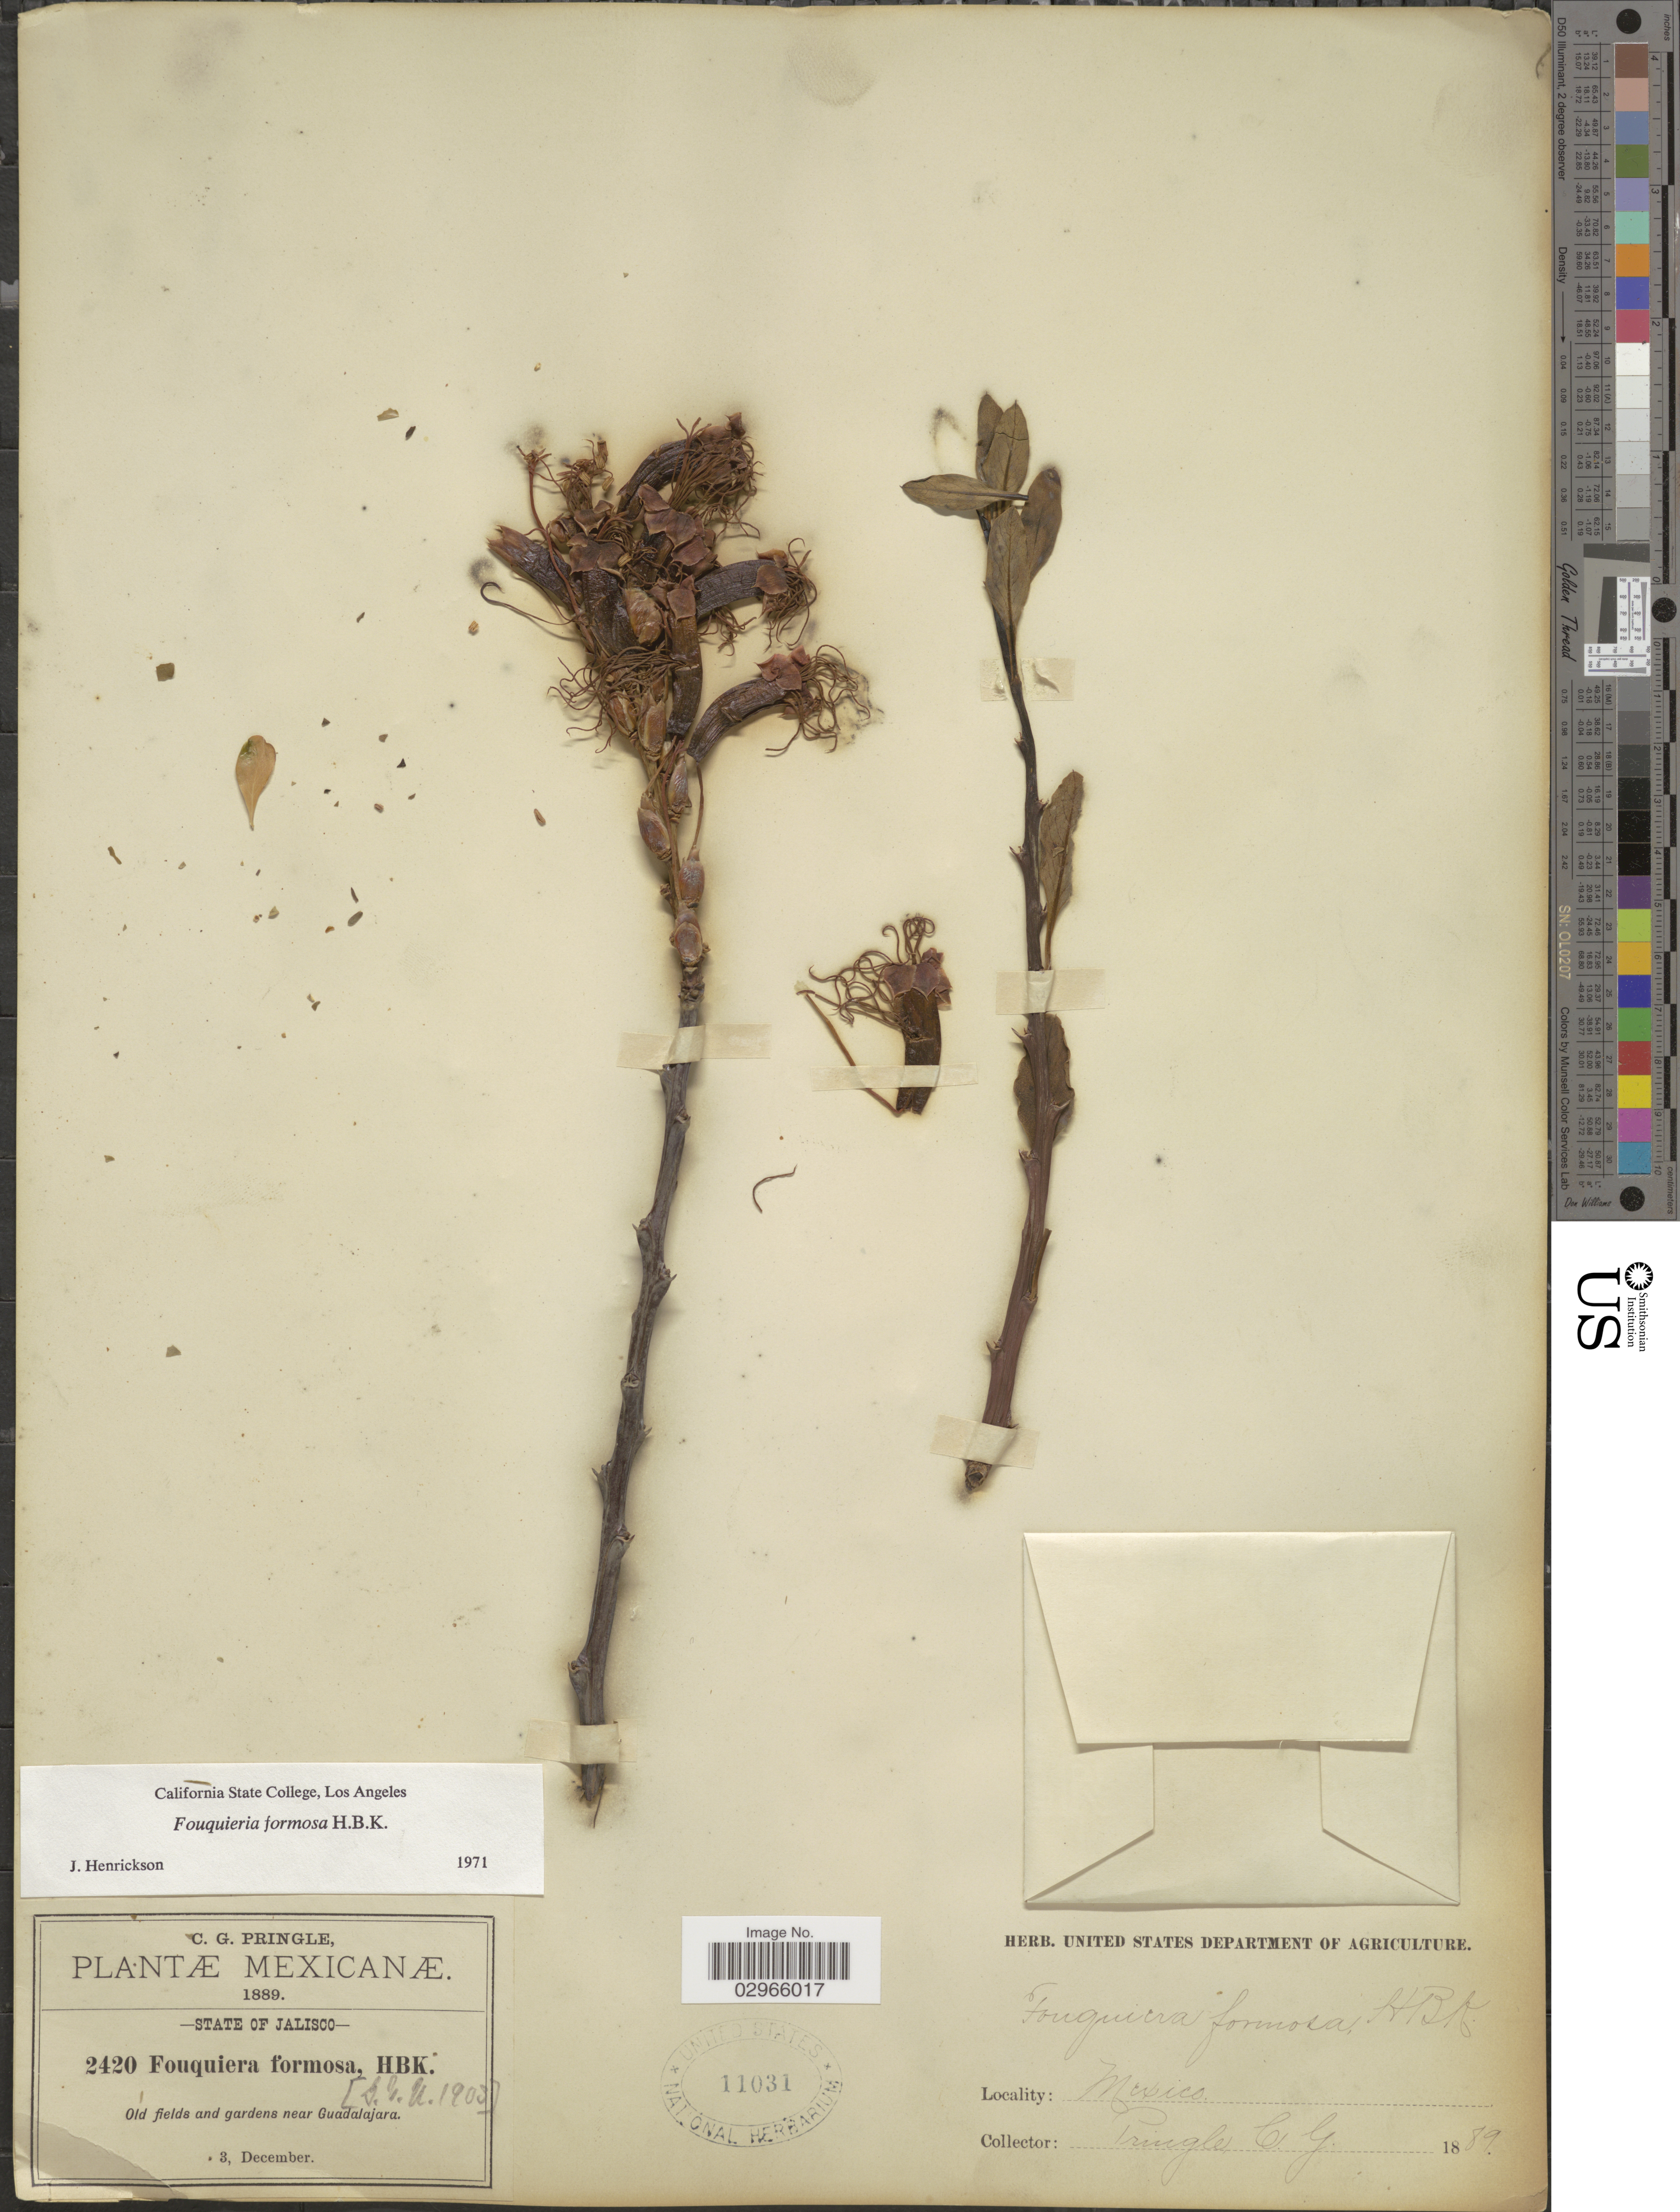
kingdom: Plantae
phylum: Tracheophyta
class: Magnoliopsida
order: Ericales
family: Fouquieriaceae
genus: Fouquieria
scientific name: Fouquieria formosa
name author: Kunth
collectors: C. G. Pringle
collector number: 2420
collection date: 1889-12-03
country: Mexico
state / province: Jalisco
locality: Old fields and gardens near Guadalajara.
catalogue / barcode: US 11031